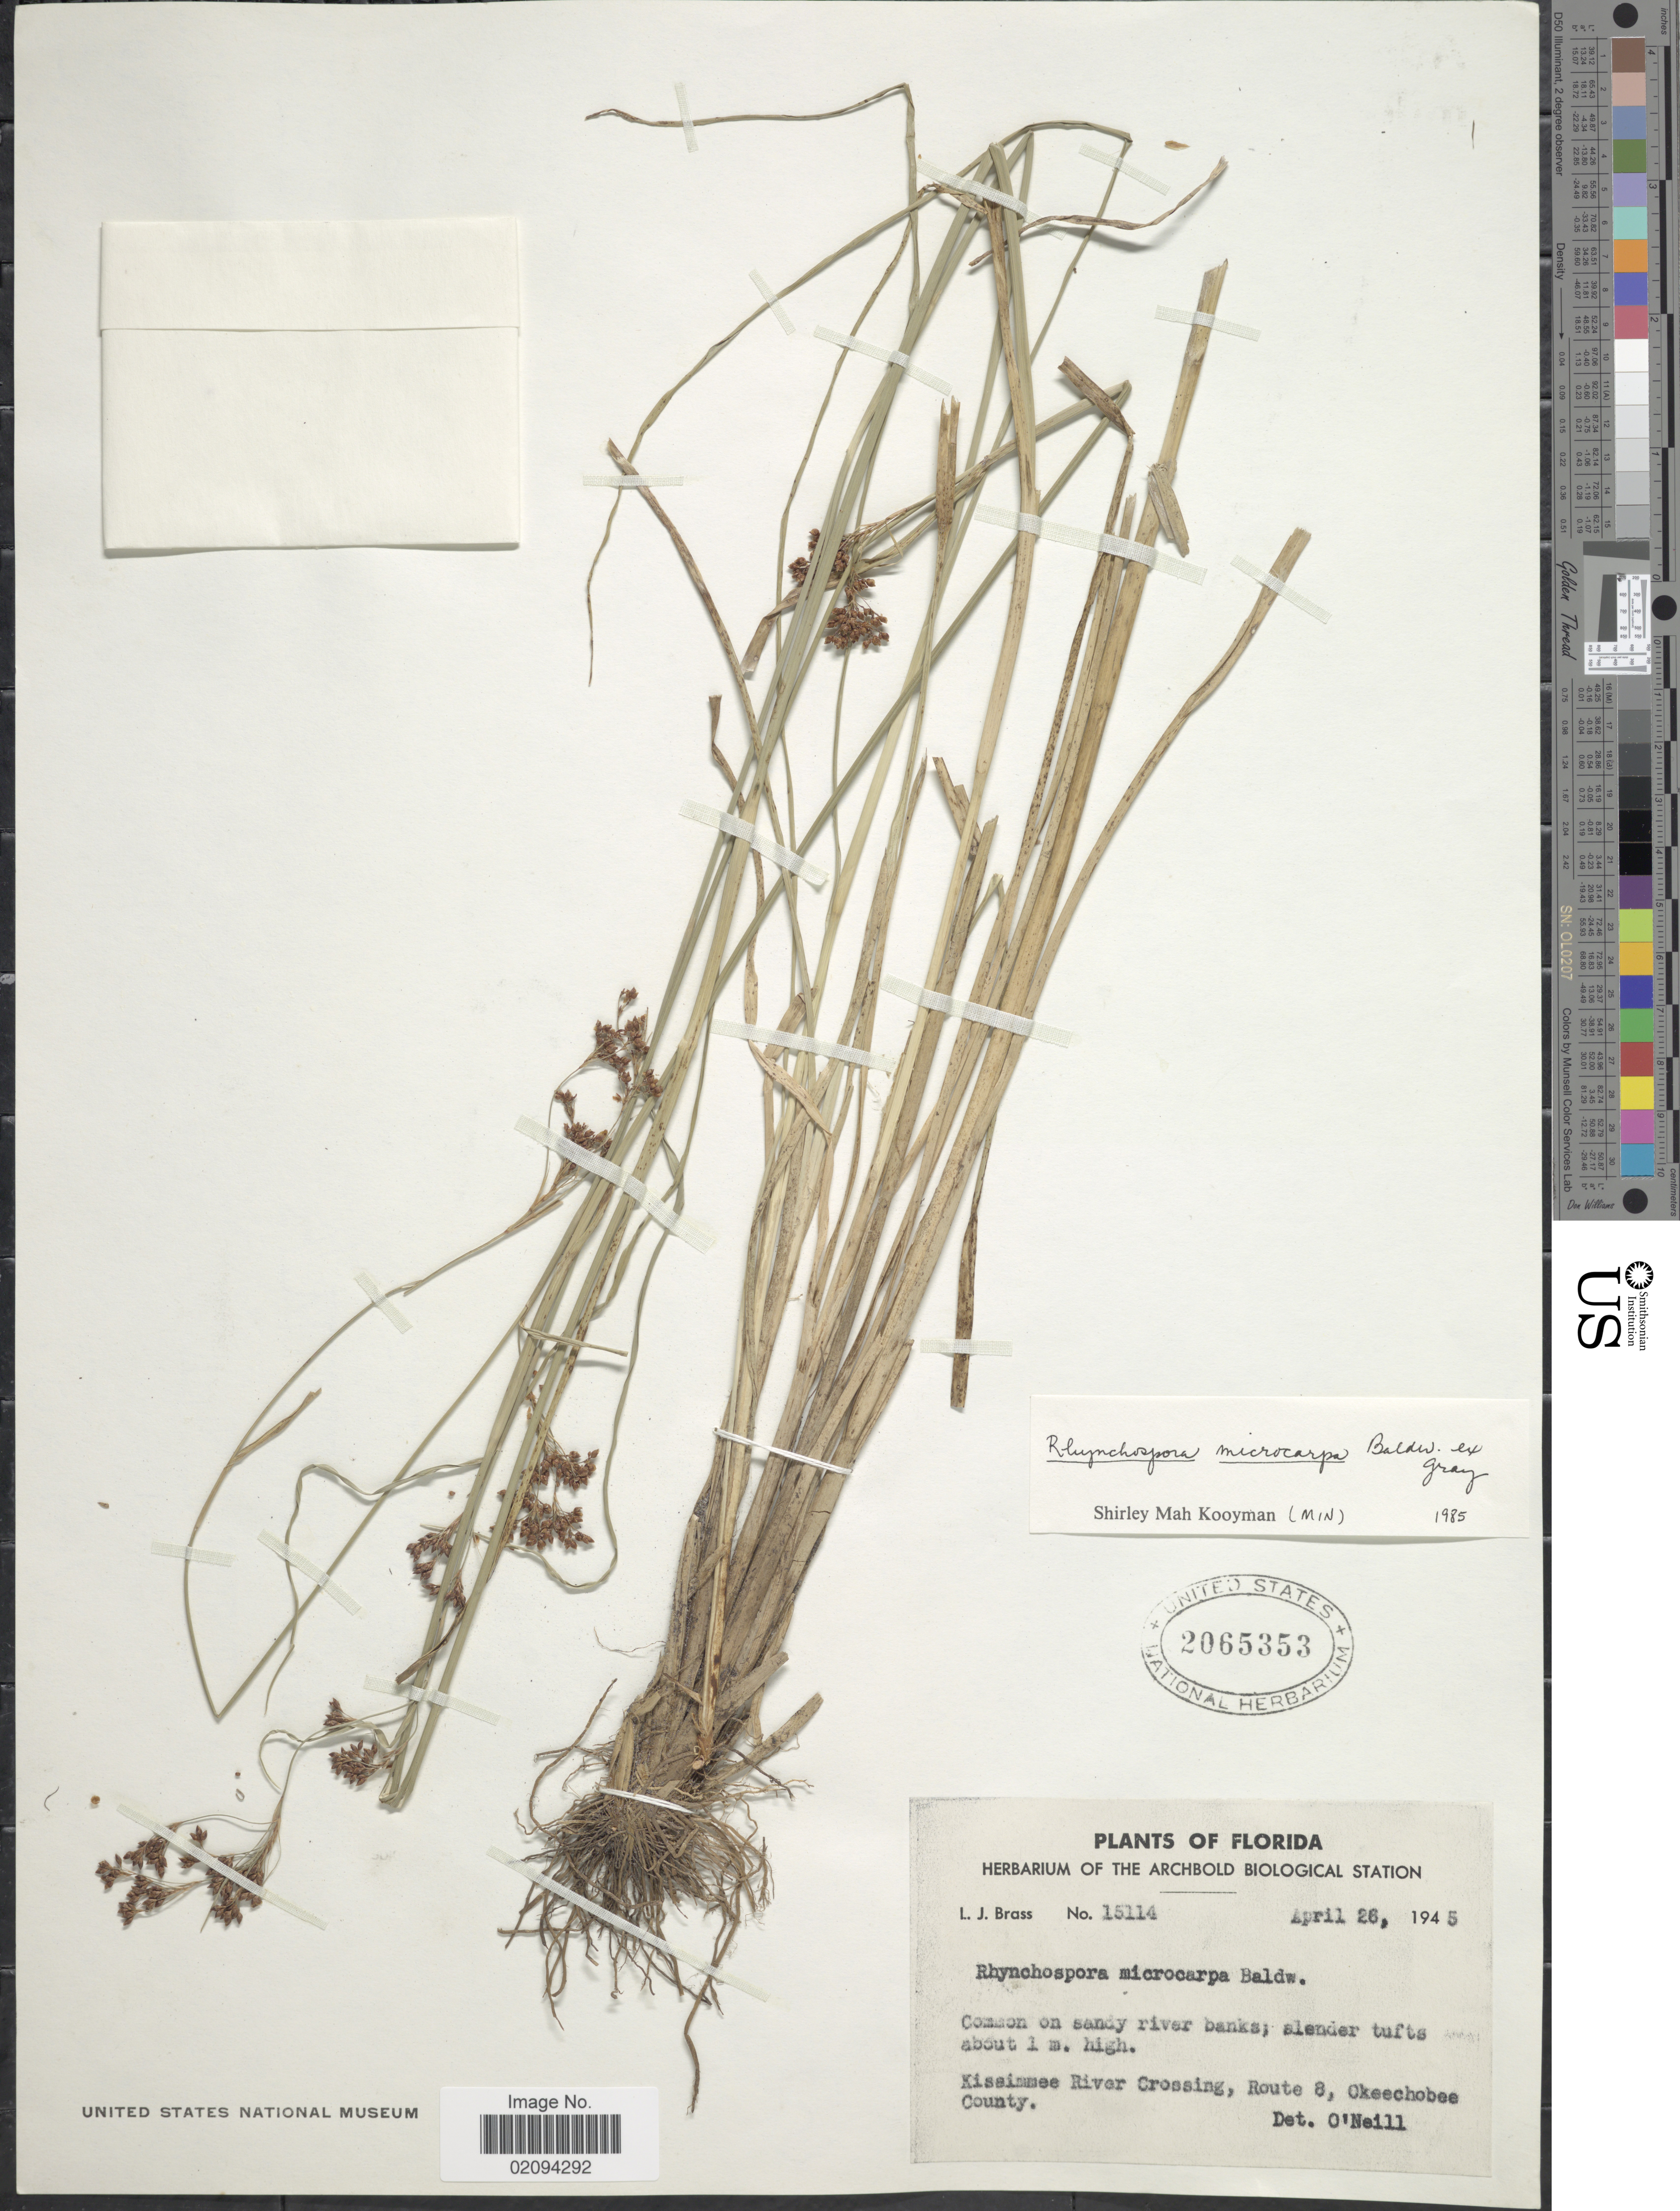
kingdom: Plantae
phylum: Tracheophyta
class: Liliopsida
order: Poales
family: Cyperaceae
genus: Rhynchospora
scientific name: Rhynchospora microcarpa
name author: Baldwin ex A. Gray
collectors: L. J. Brass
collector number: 15114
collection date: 1945-04-26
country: United States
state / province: Florida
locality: Kissimmee River Crossing, Route 8, Okeechobee County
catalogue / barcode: US 2065353